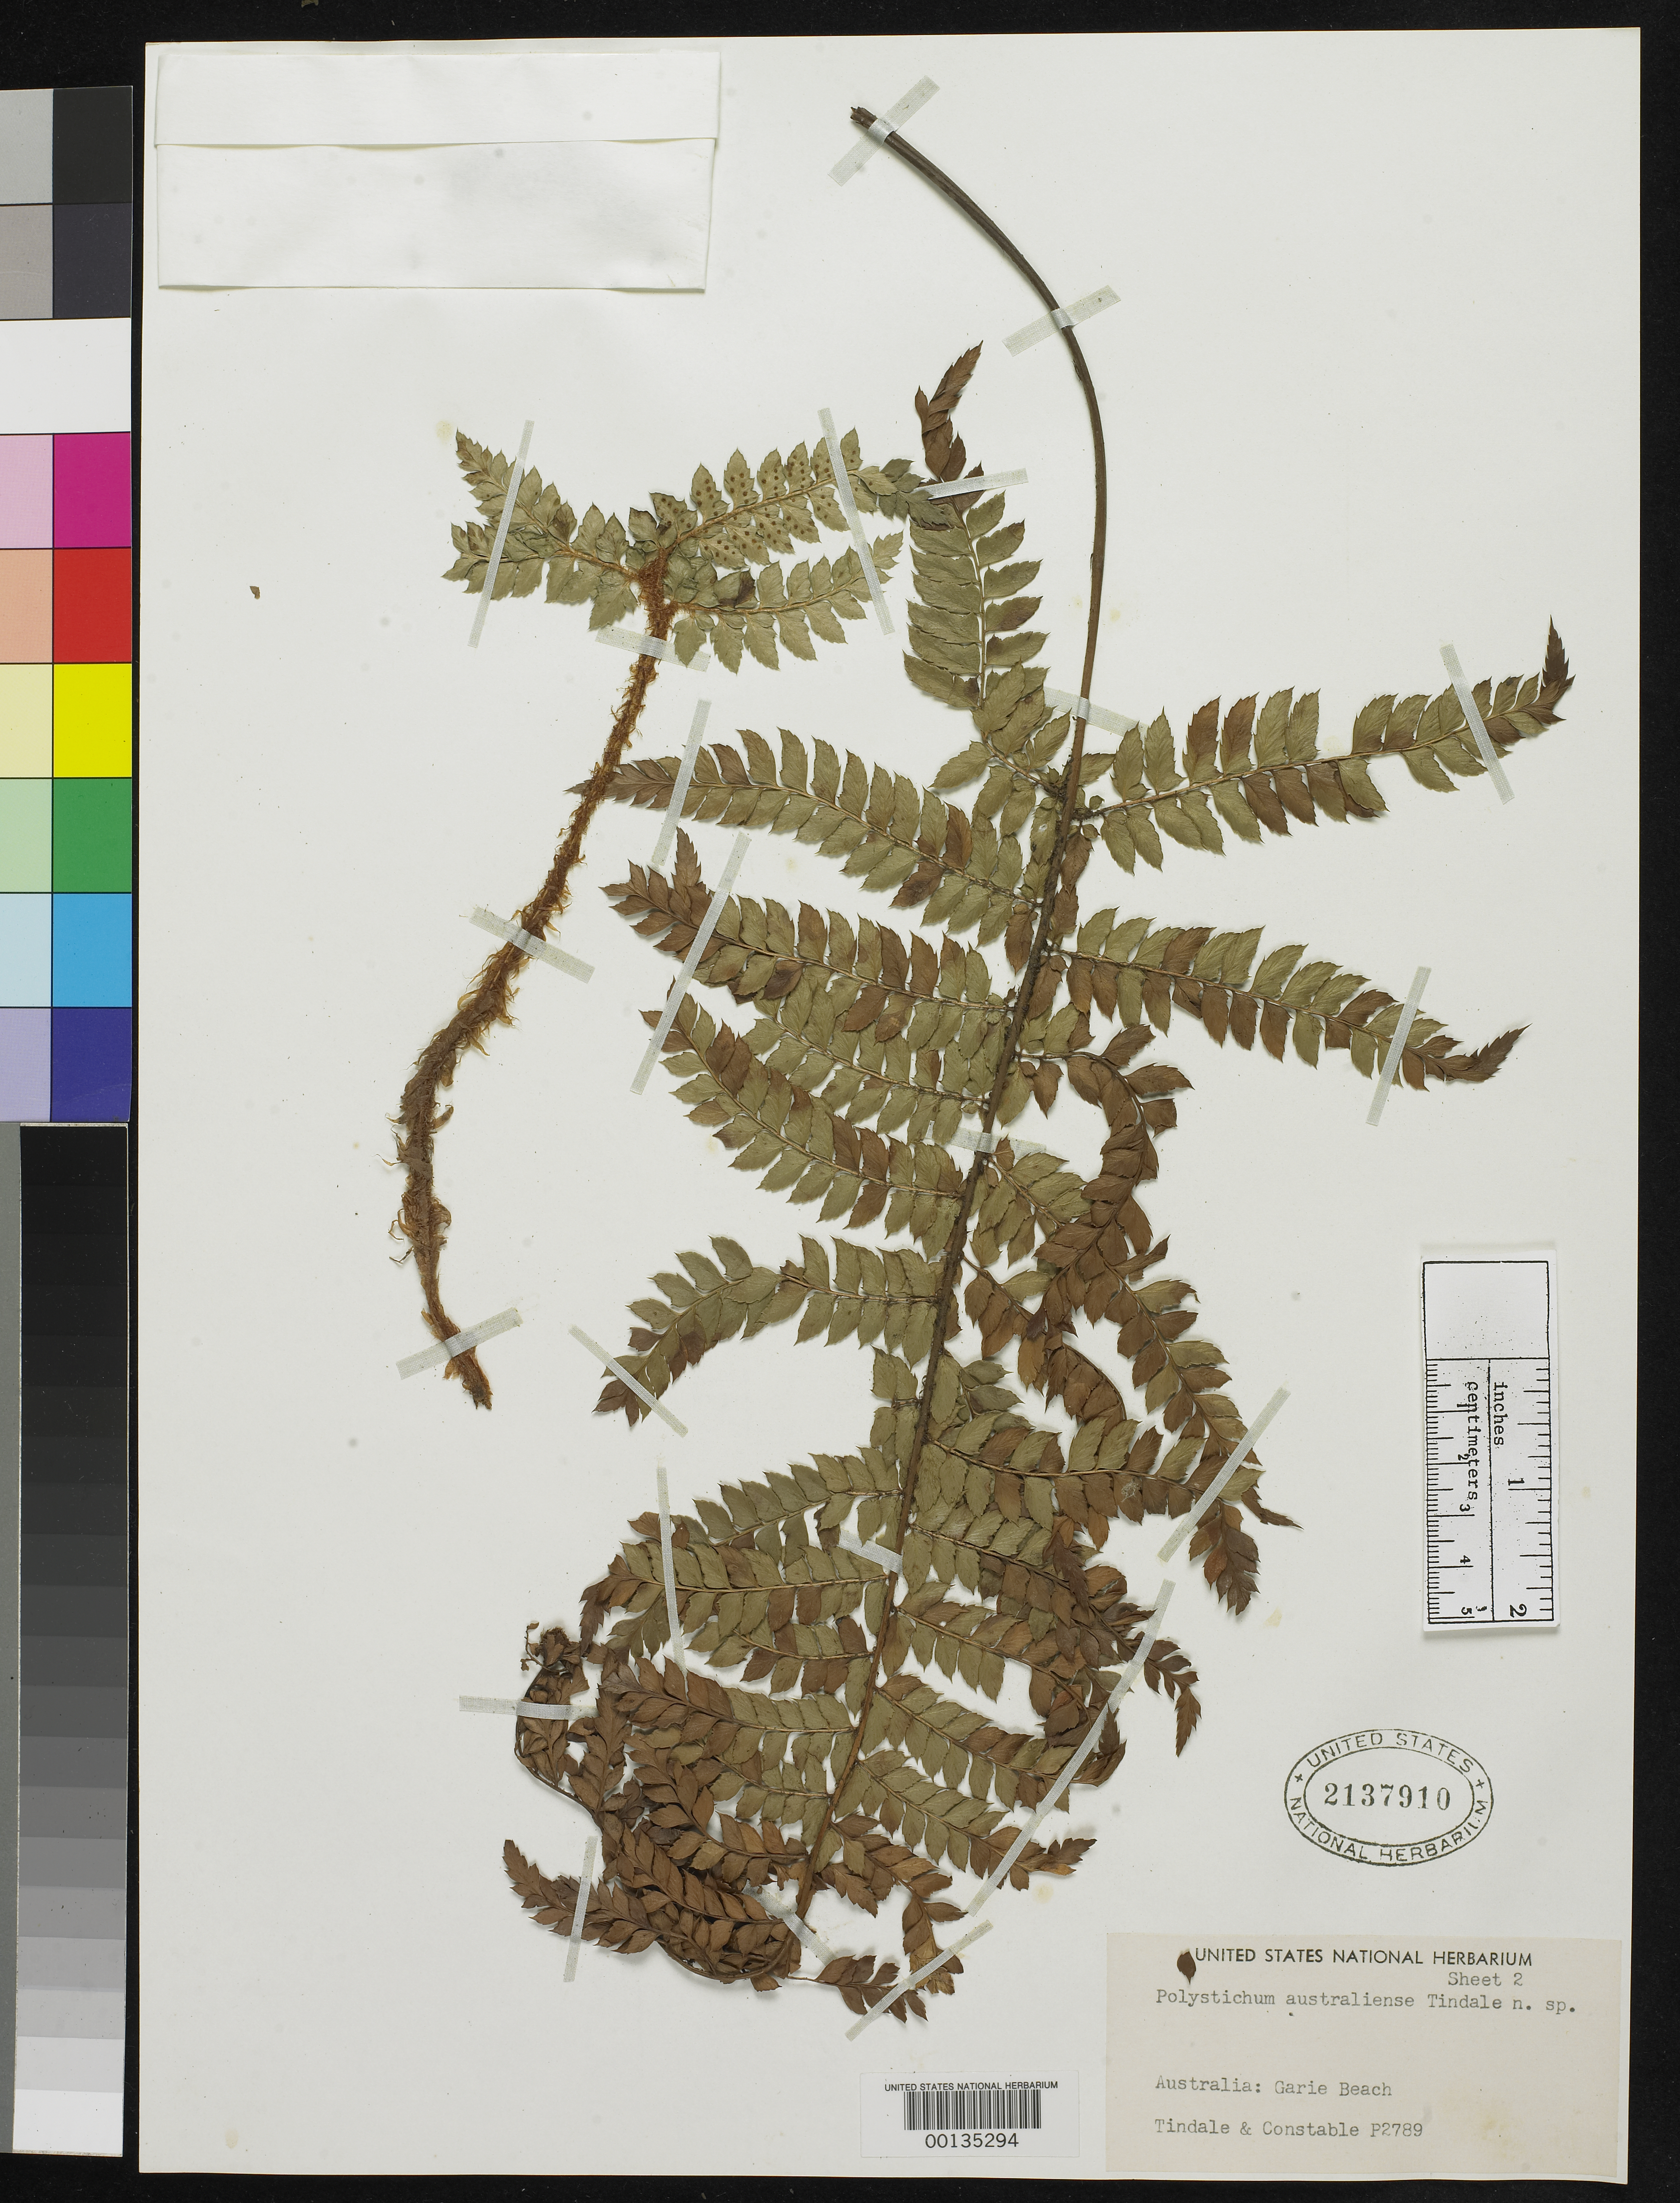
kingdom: Plantae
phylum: Tracheophyta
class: Polypodiopsida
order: Polypodiales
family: Dryopteridaceae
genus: Polystichum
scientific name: Polystichum australiense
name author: Tindale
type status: Isotype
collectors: M. D. Tindale & E. F. Constable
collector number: P2789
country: Australia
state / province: New South Wales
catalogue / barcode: US 2137910